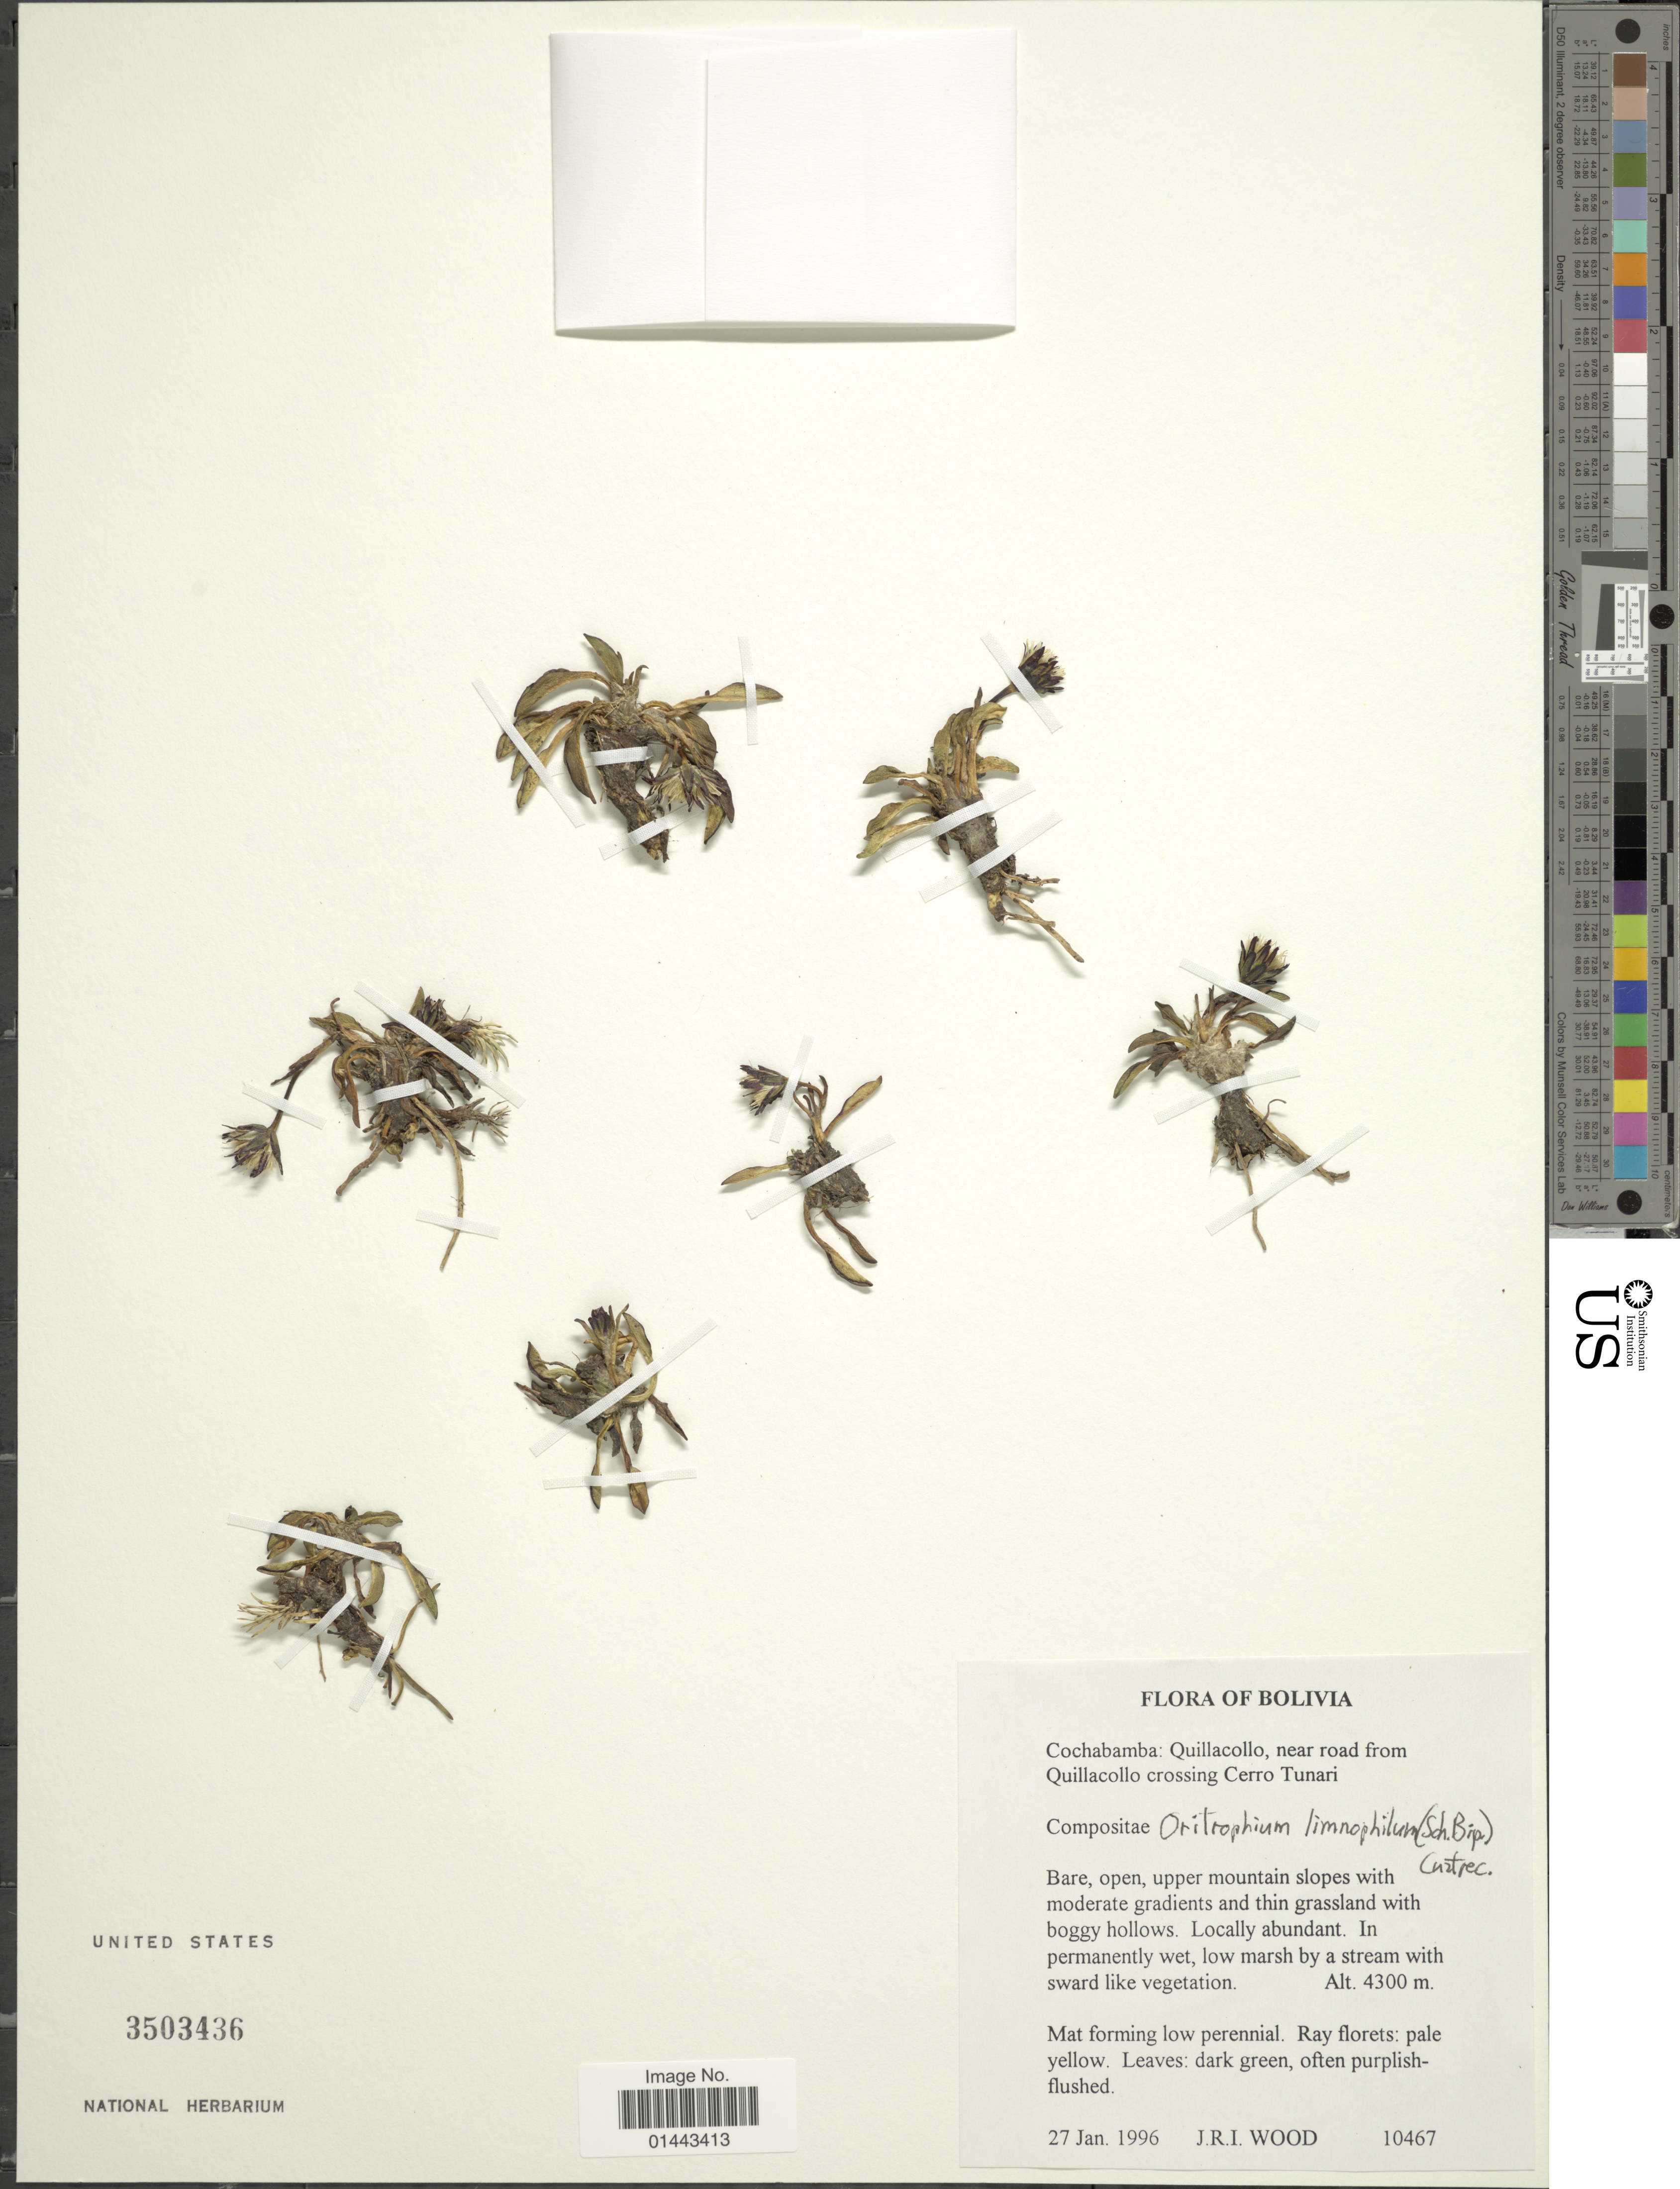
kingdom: Plantae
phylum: Tracheophyta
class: Magnoliopsida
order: Asterales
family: Asteraceae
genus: Oritrophium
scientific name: Oritrophium limnophilum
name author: (Sch. Bip.) Cuatrec.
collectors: J. R. I. Wood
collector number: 10467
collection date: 1996-01-27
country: Bolivia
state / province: Cochabamba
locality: Quillacollo, near road from Quillacolla crossing Cerro Tunari, bare, open mountain slopes with moderate gradients and thin grassland, by a stream.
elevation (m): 4300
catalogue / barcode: US 3503436